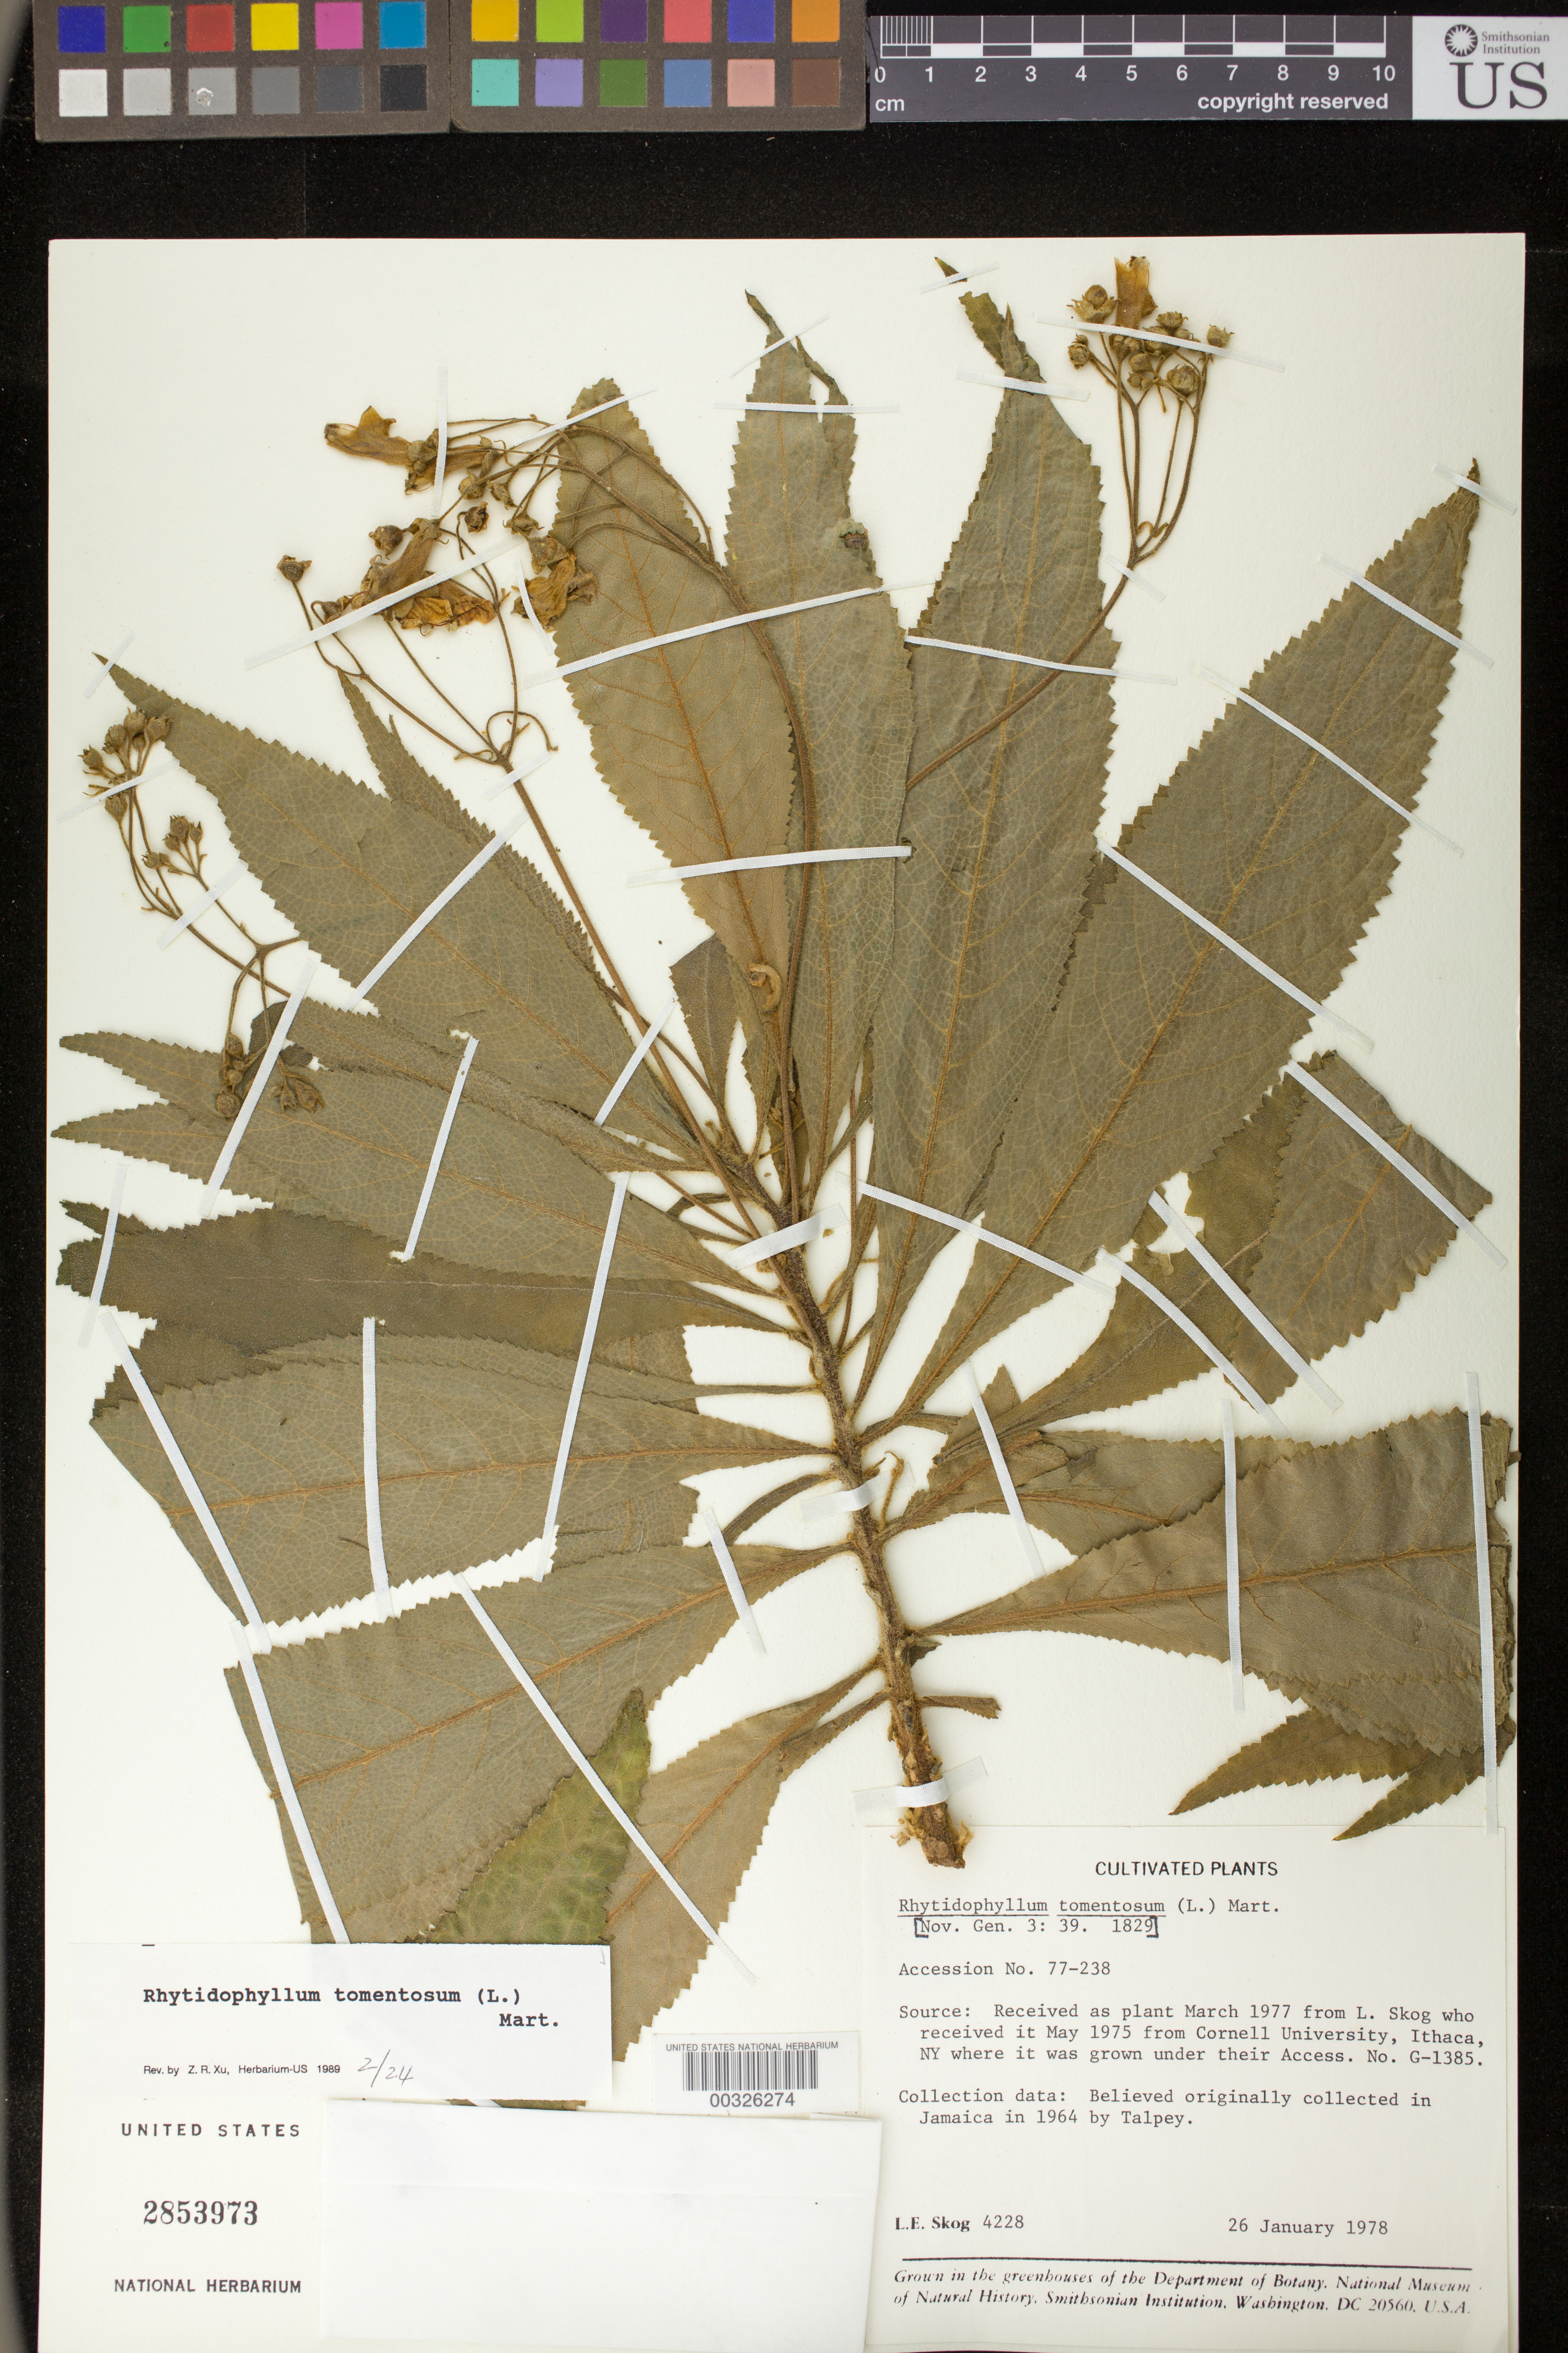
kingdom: Plantae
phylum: Tracheophyta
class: Magnoliopsida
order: Lamiales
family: Gesneriaceae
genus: Rhytidophyllum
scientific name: Rhytidophyllum tomentosum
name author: (L.) Mart.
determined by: Skog, Laurence E.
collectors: L. E. Skog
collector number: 4228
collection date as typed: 26 Jan 1978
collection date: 1978-01-26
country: Jamaica (?)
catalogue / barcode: US 2853973